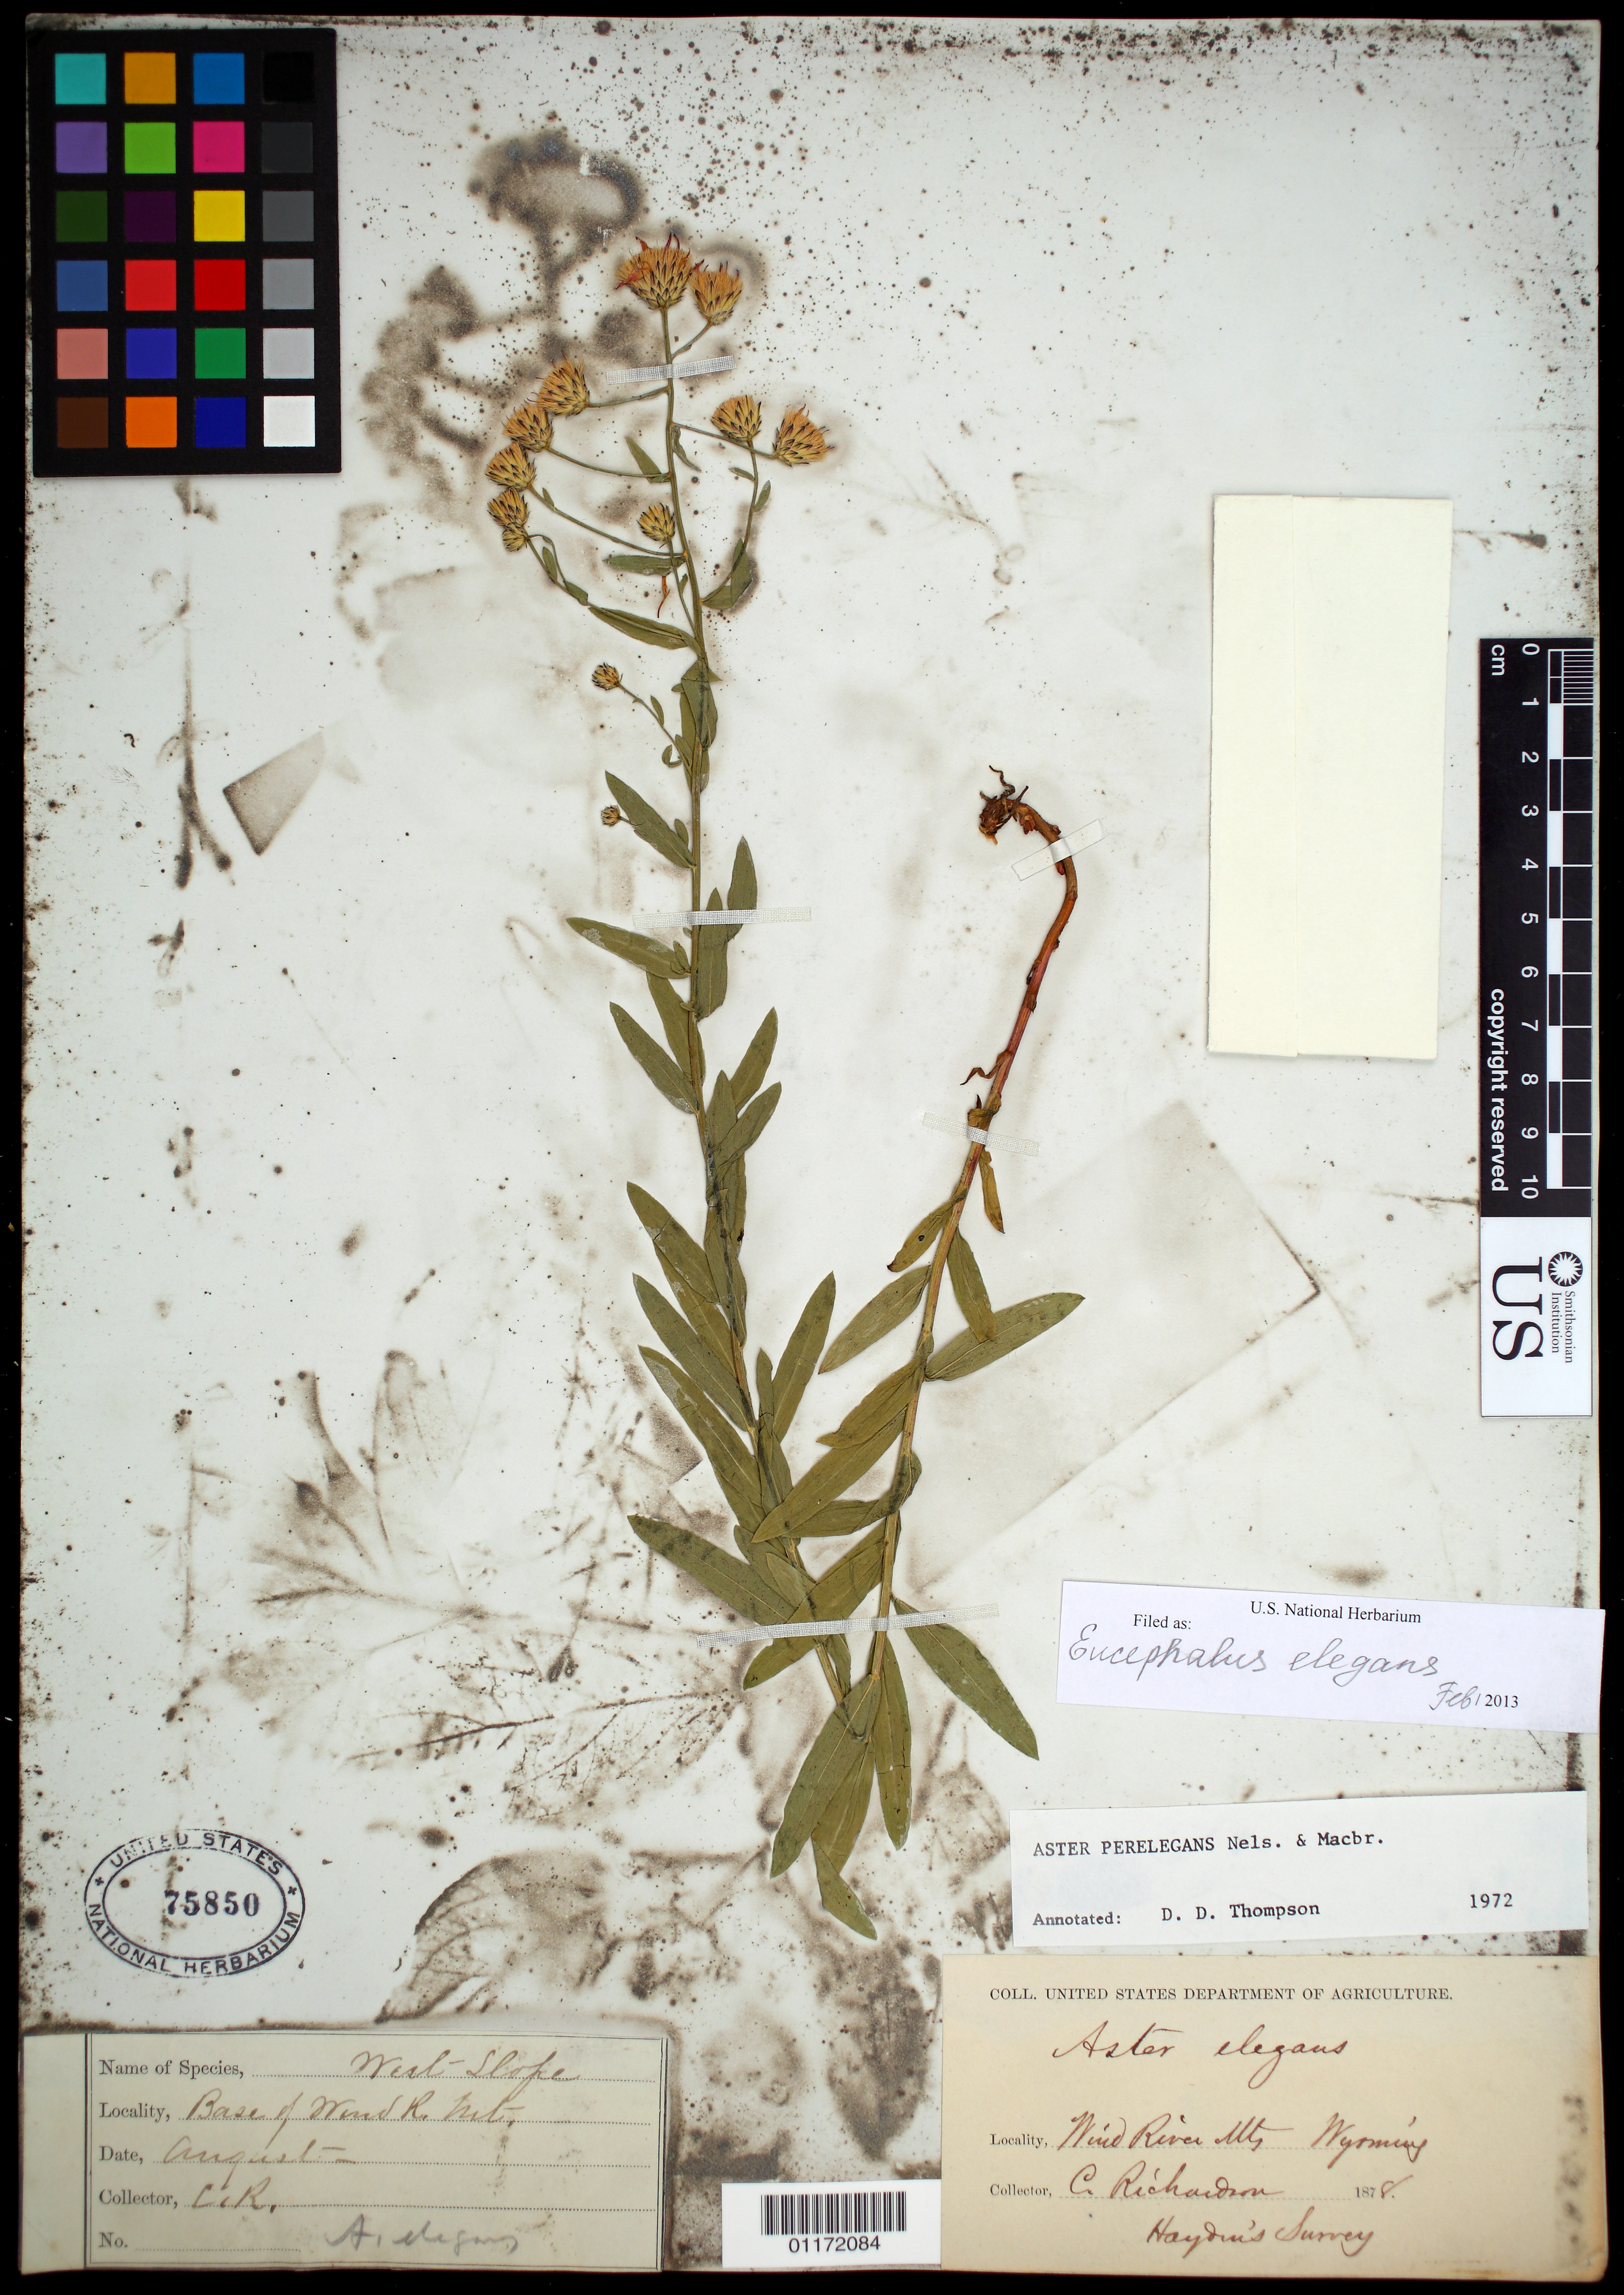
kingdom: Plantae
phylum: Tracheophyta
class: Magnoliopsida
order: Asterales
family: Asteraceae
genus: Eucephalus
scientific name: Eucephalus elegans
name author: Nutt.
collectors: C. Richardson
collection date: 1878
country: United States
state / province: Wyoming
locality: Wind River Mts.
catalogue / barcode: US 75850